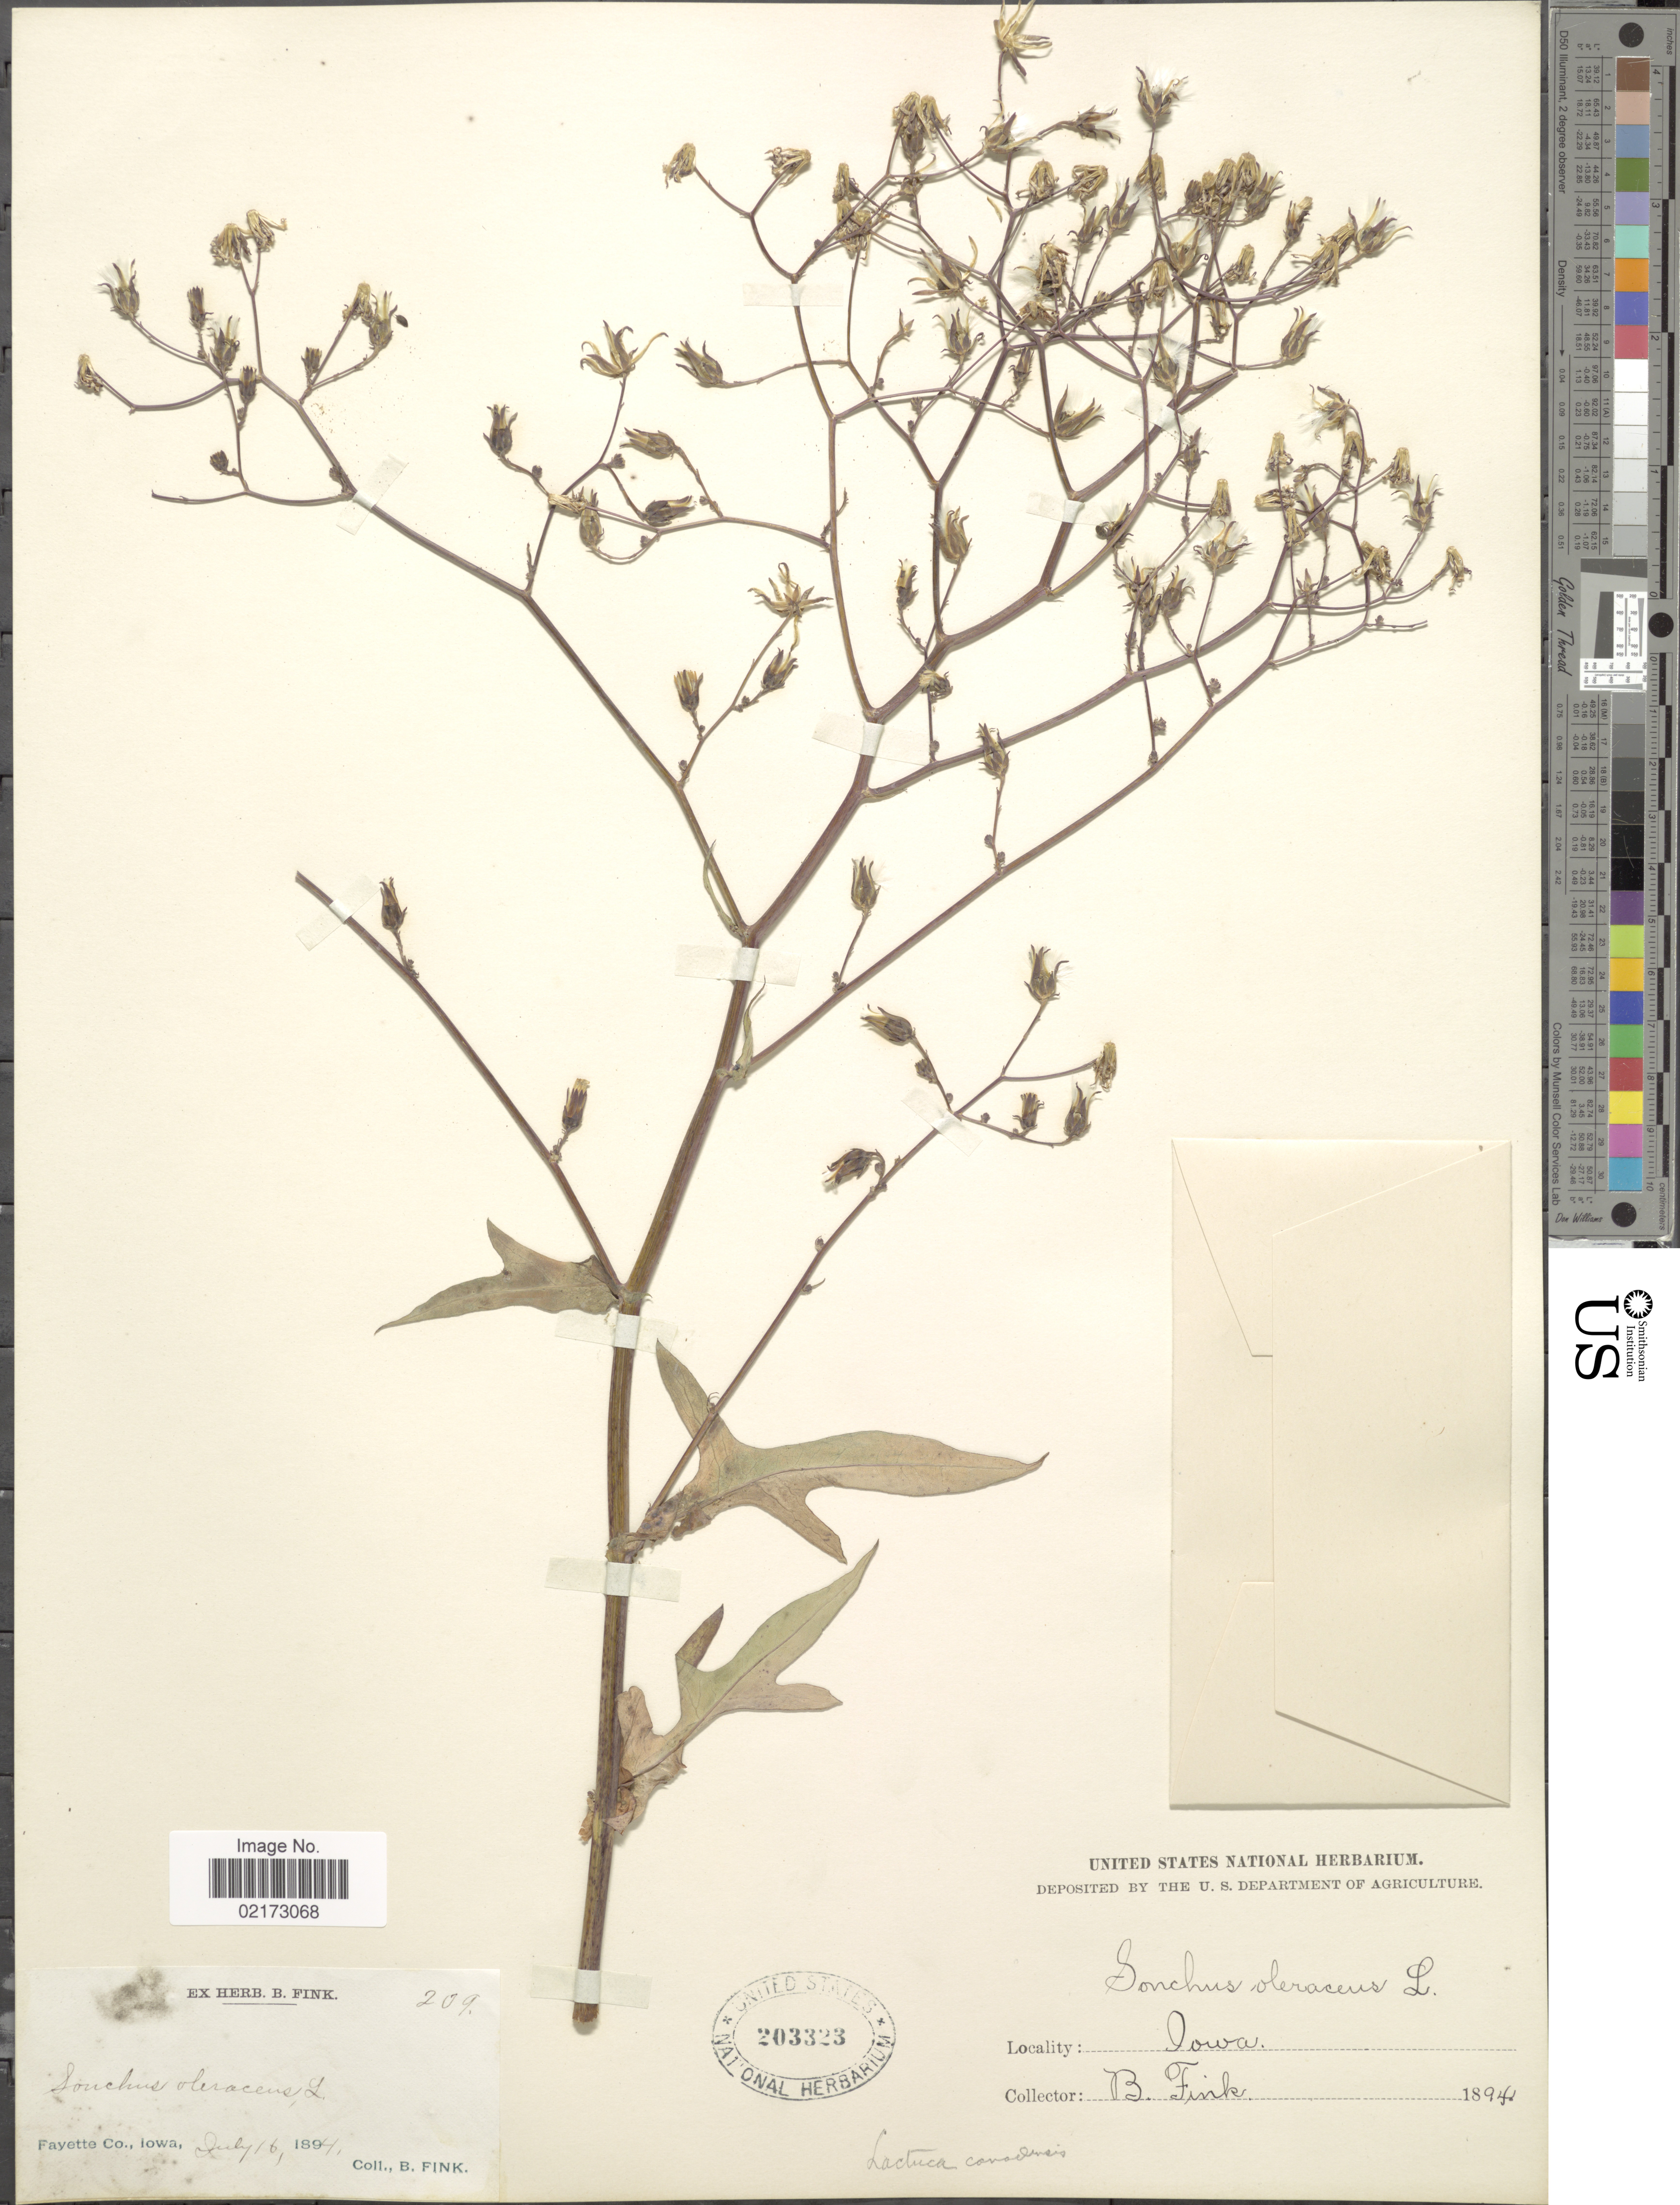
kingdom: Plantae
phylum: Tracheophyta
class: Magnoliopsida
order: Asterales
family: Asteraceae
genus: Lactuca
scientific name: Lactuca canadensis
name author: L.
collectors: B. Fink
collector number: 209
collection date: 1894-07-16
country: United States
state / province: Iowa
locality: Fayette Co.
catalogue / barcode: US 203323